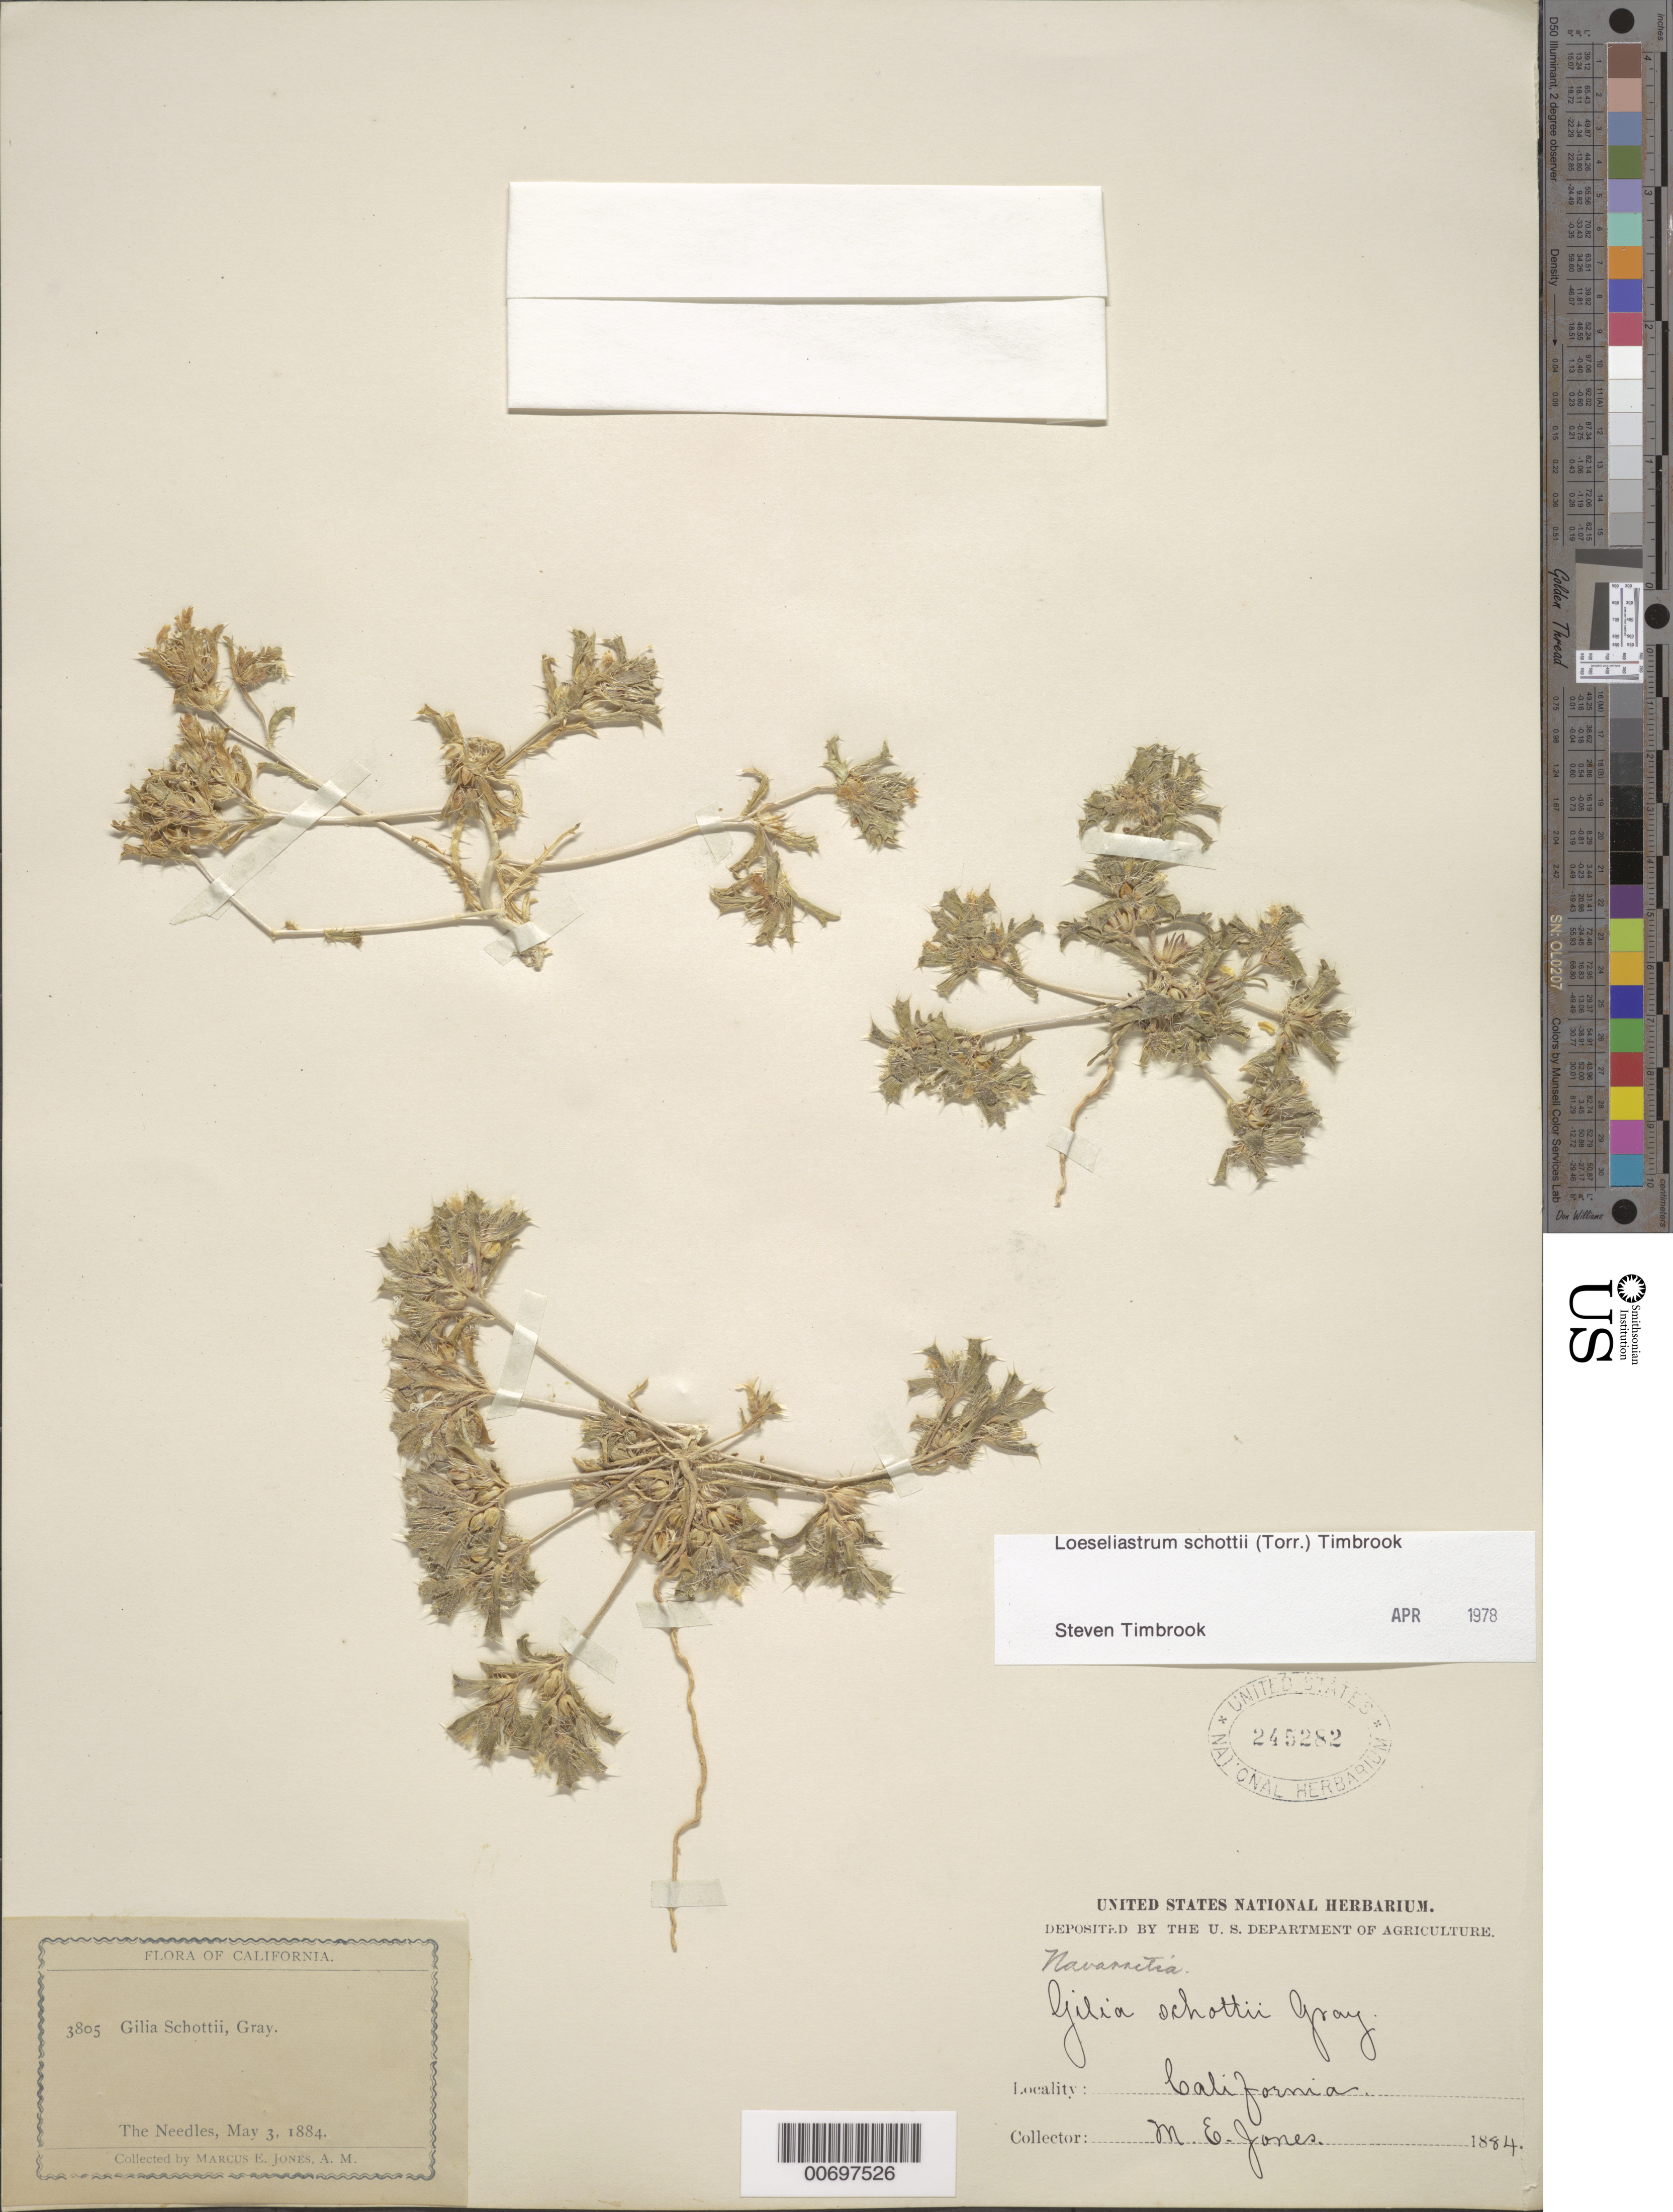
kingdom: Plantae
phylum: Tracheophyta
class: Magnoliopsida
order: Ericales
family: Polemoniaceae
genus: Loeseliastrum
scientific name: Loeseliastrum schottii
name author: (Torr.) Timbrook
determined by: Timbrook, S.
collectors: M. E. Jones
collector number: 3805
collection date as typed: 03 May 1884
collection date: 1884-05-03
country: United States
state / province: California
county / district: San Bernardino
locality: The Needles.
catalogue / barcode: US 245282